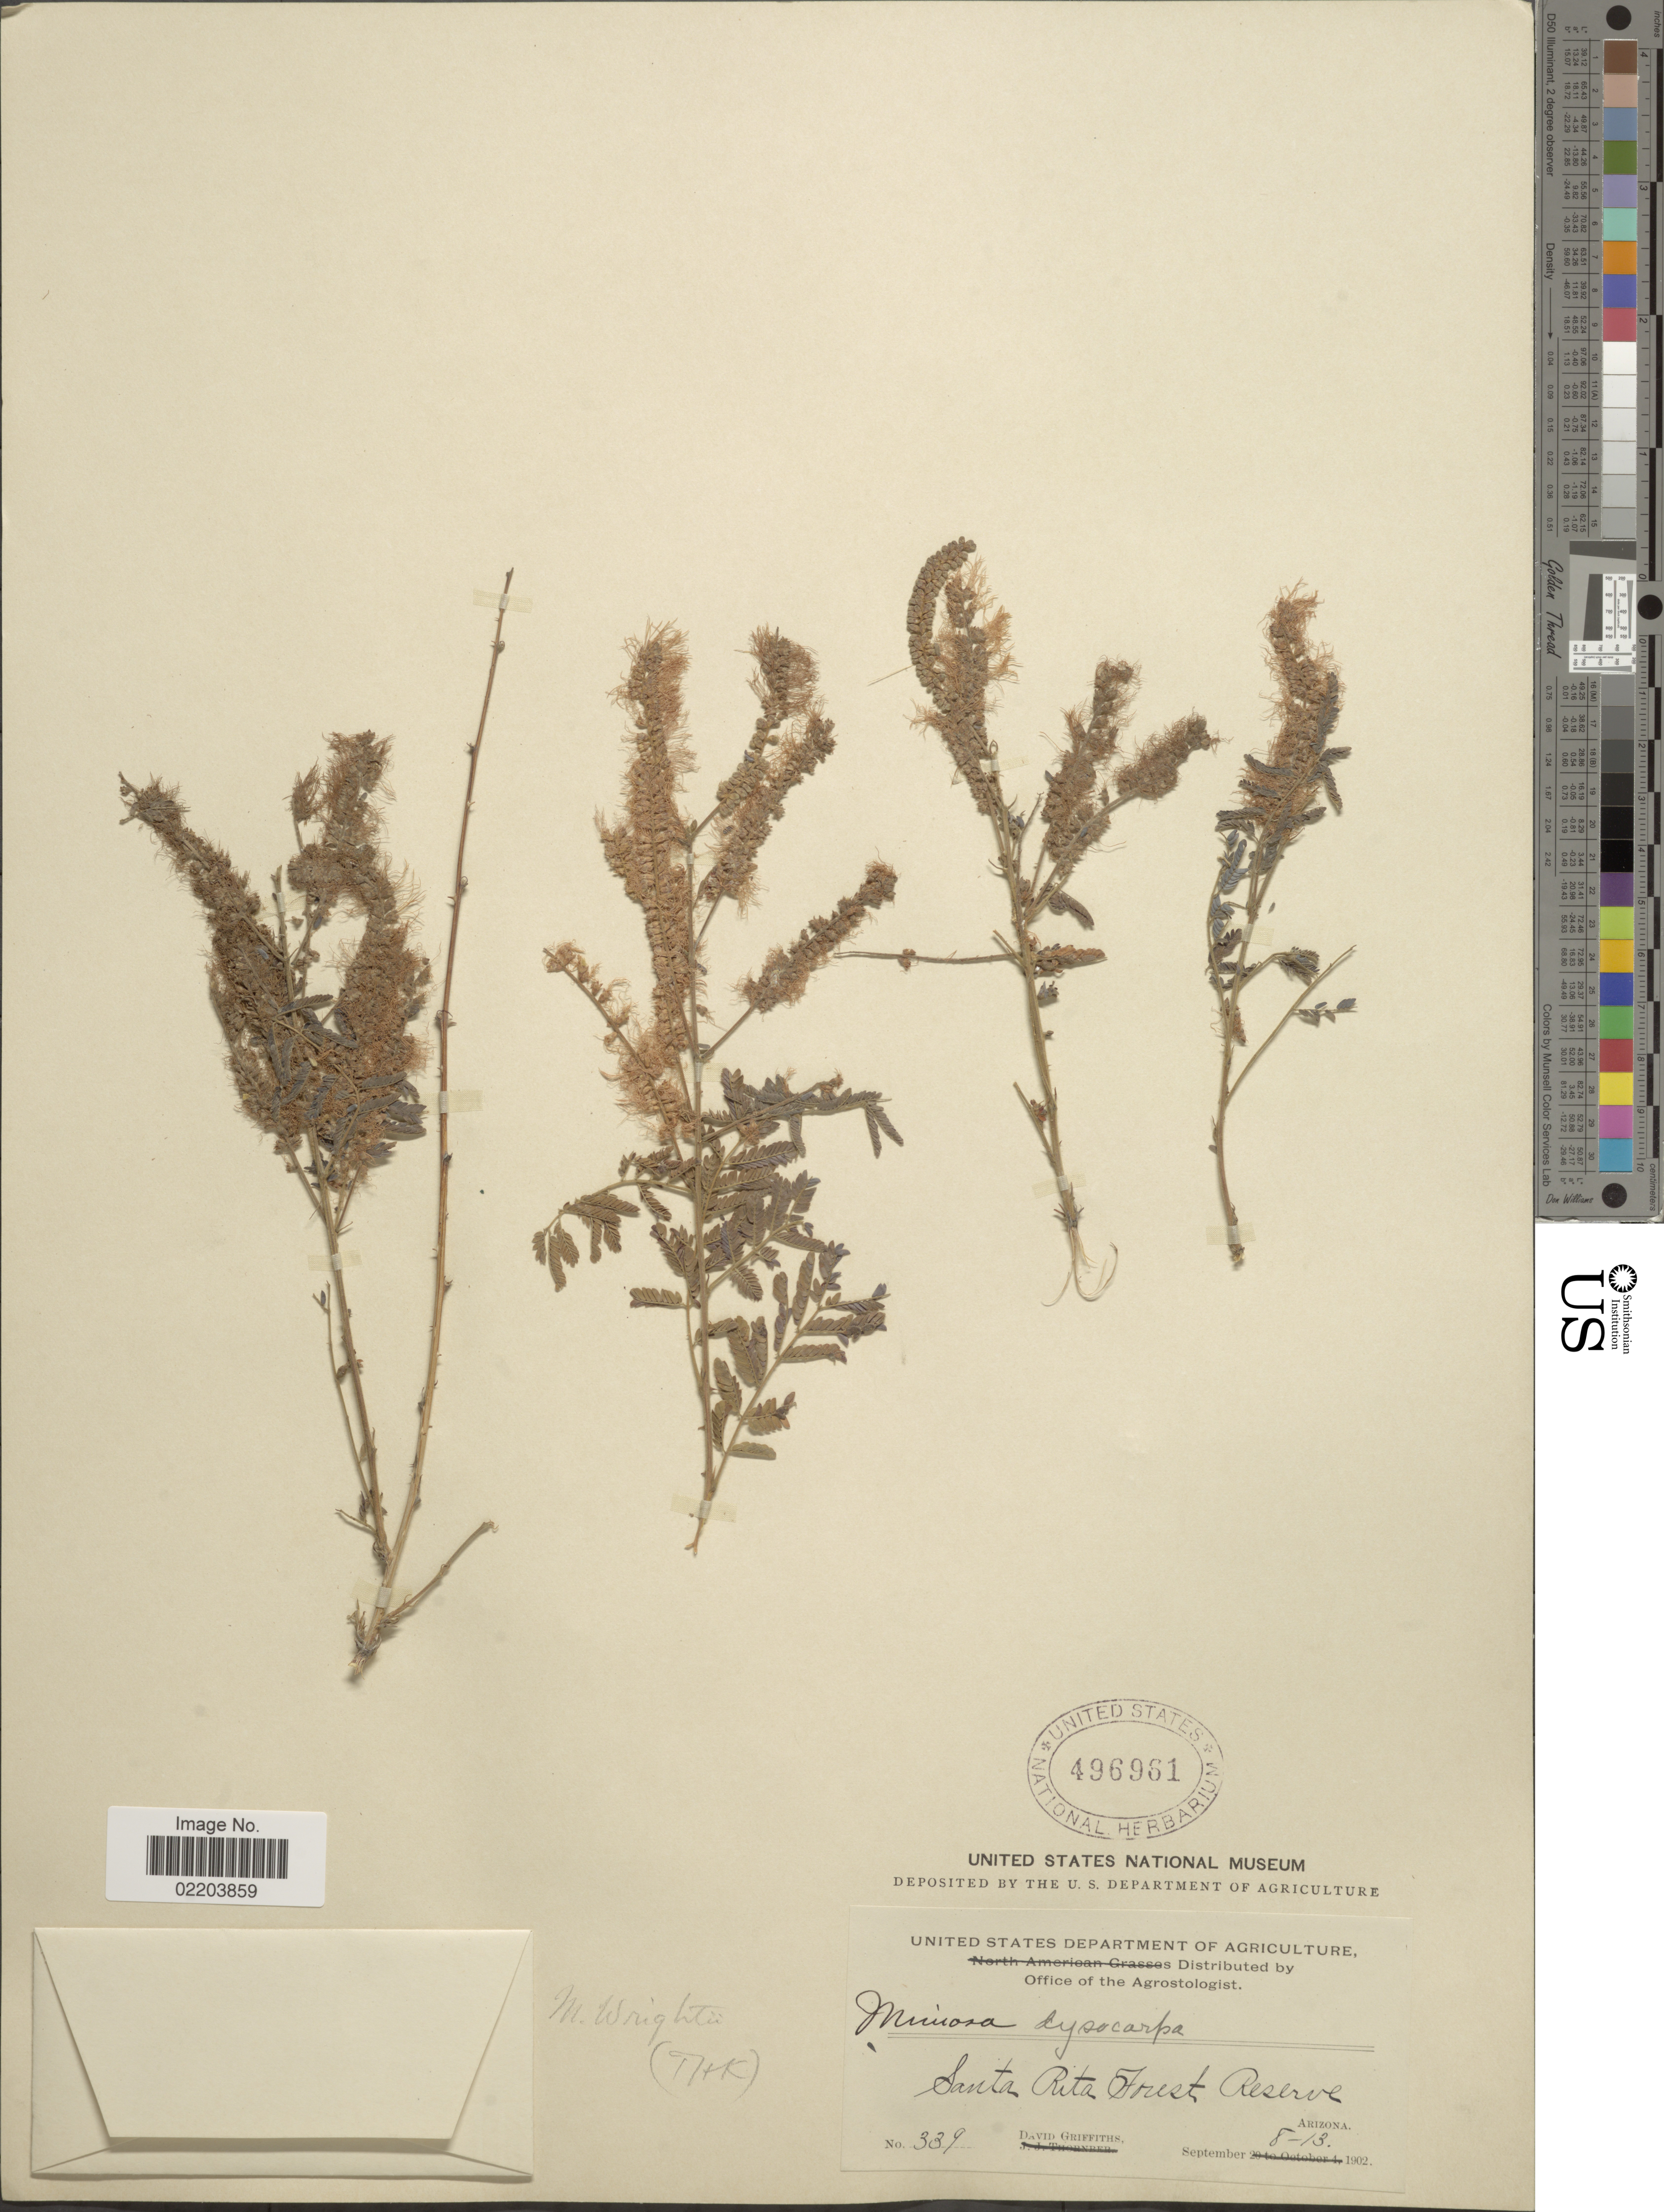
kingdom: Plantae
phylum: Tracheophyta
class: Magnoliopsida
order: Fabales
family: Fabaceae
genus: Mimosa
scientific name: Mimosa wrightii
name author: A. Gray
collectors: D. Griffiths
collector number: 339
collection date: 1902-08-13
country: United States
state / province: Arizona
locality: Santa Rita Forest Reserve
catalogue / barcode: US 496961